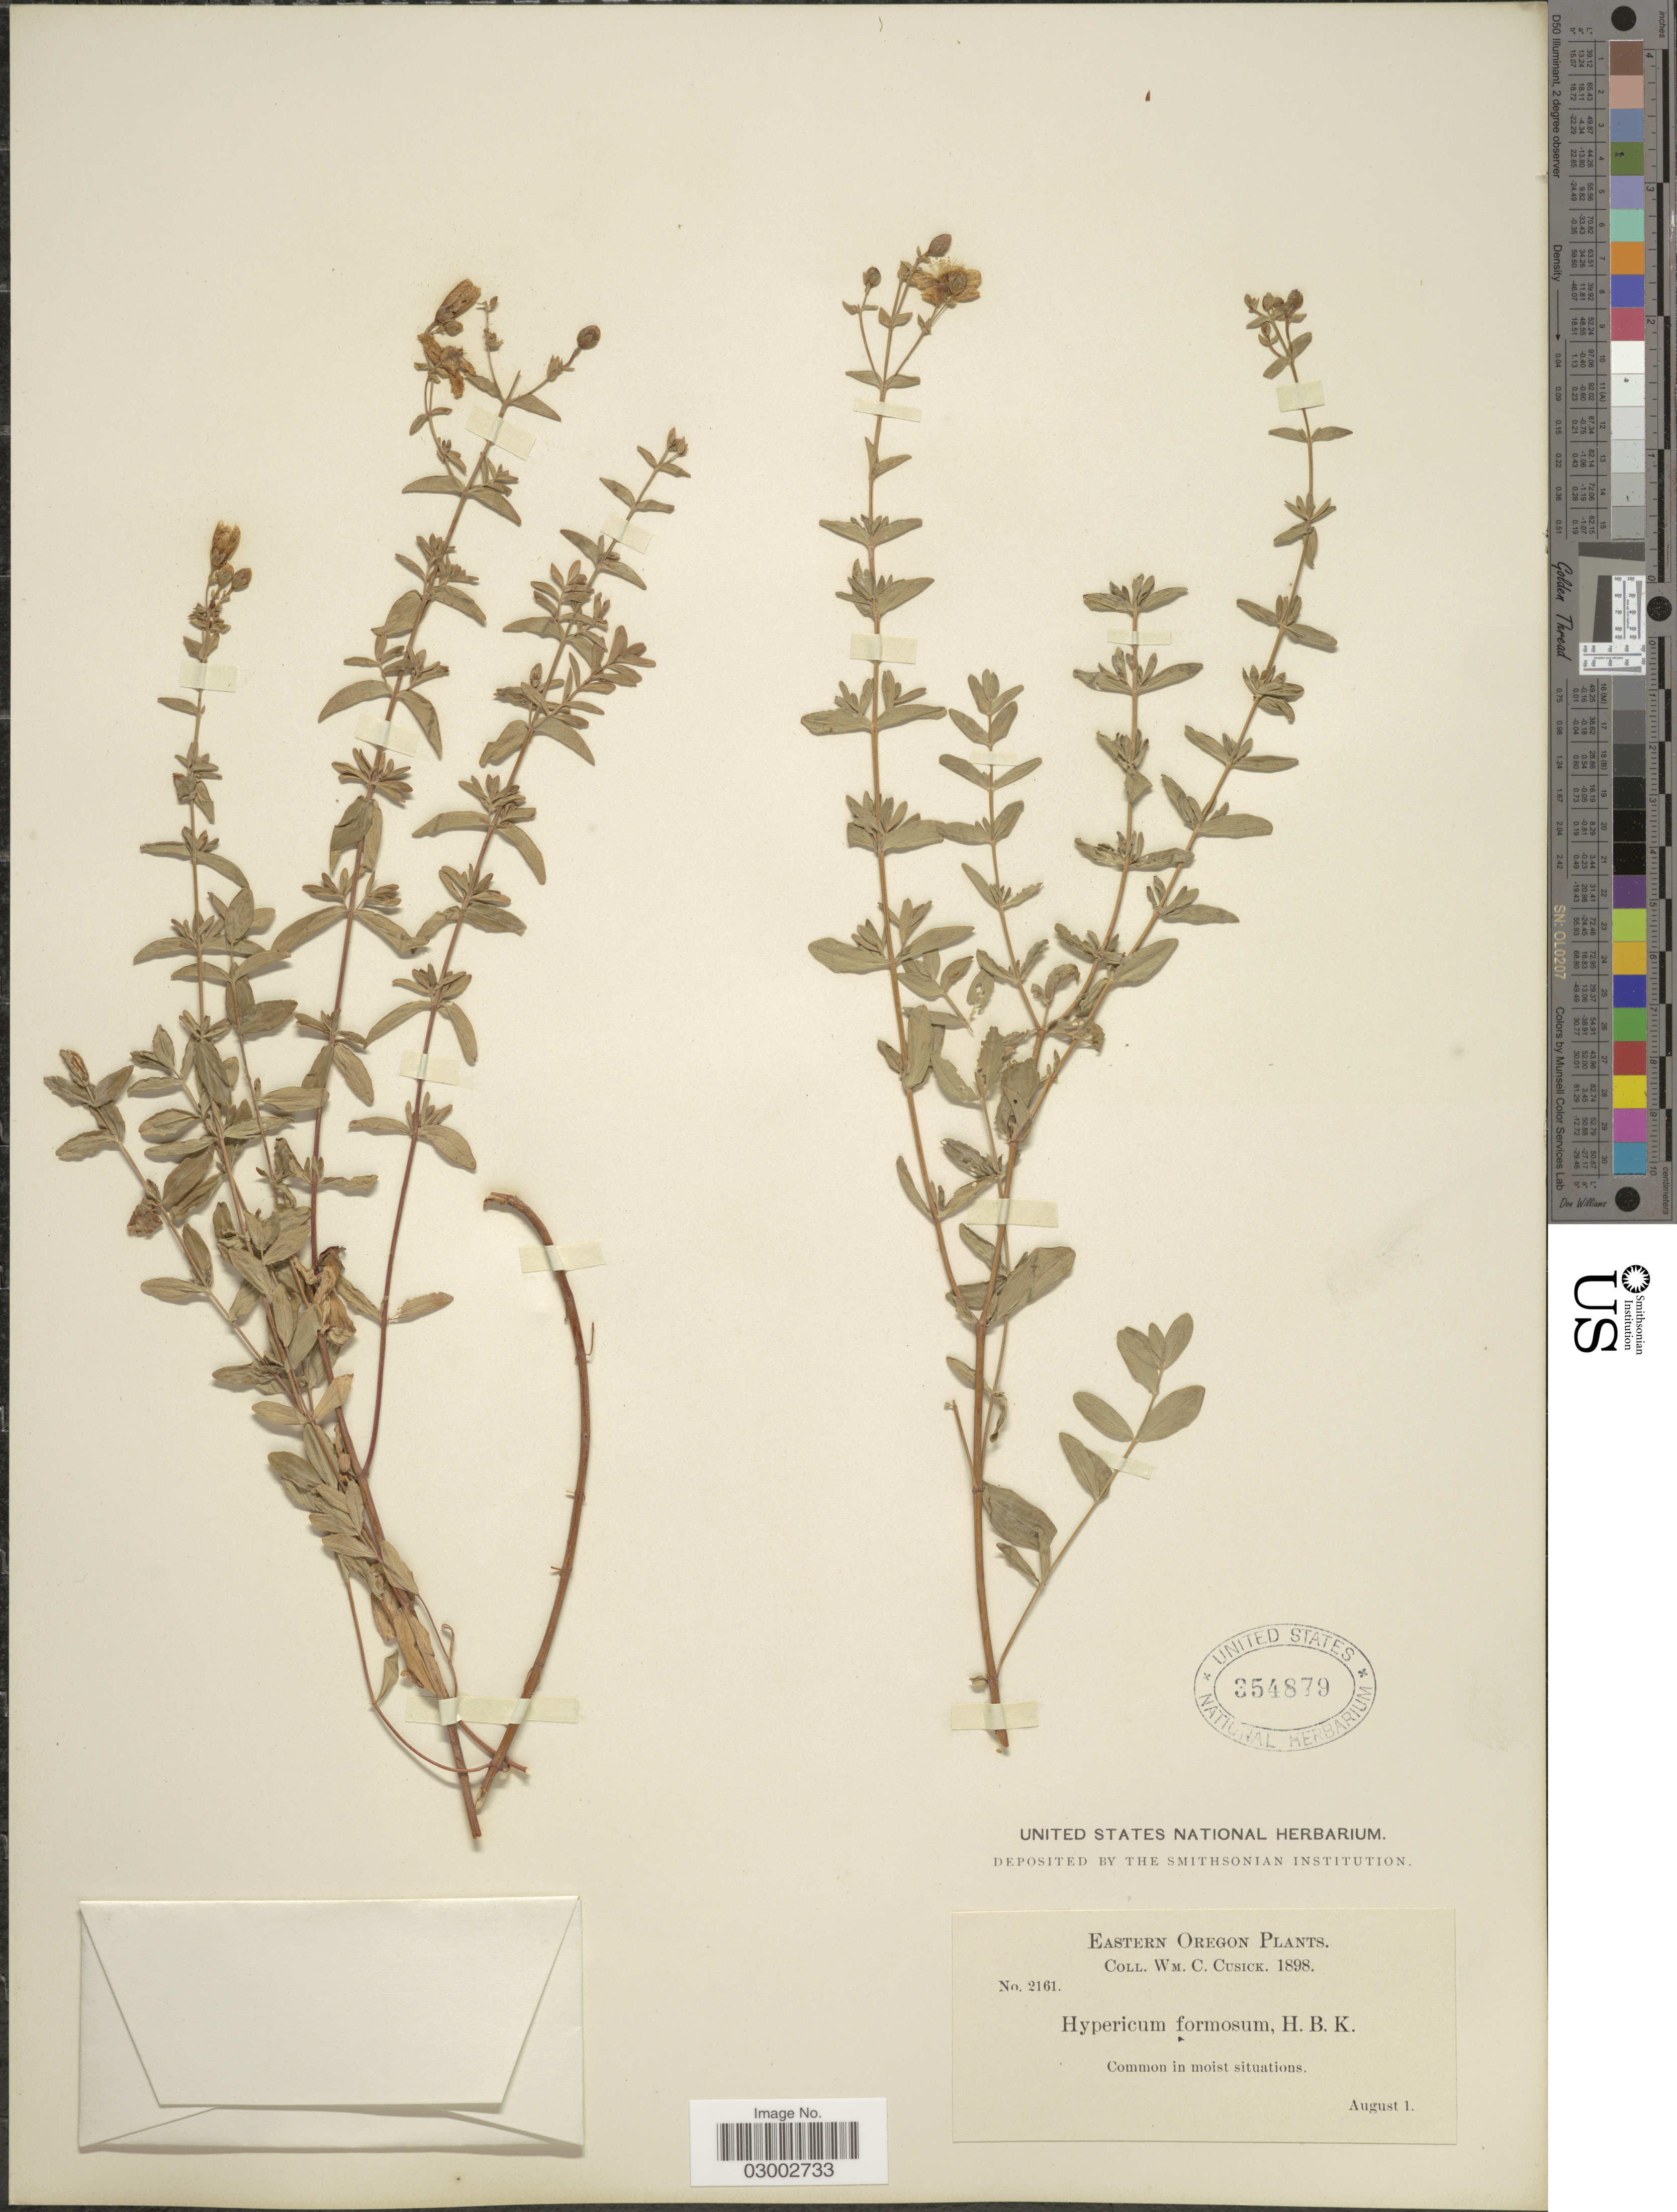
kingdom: Plantae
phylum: Tracheophyta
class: Magnoliopsida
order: Malpighiales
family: Hypericaceae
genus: Hypericum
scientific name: Hypericum scouleri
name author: Hook.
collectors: W. C. Cusick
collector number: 2161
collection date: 1898-08-01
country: United States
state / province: Oregon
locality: Eastern Oregon.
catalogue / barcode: US 354879